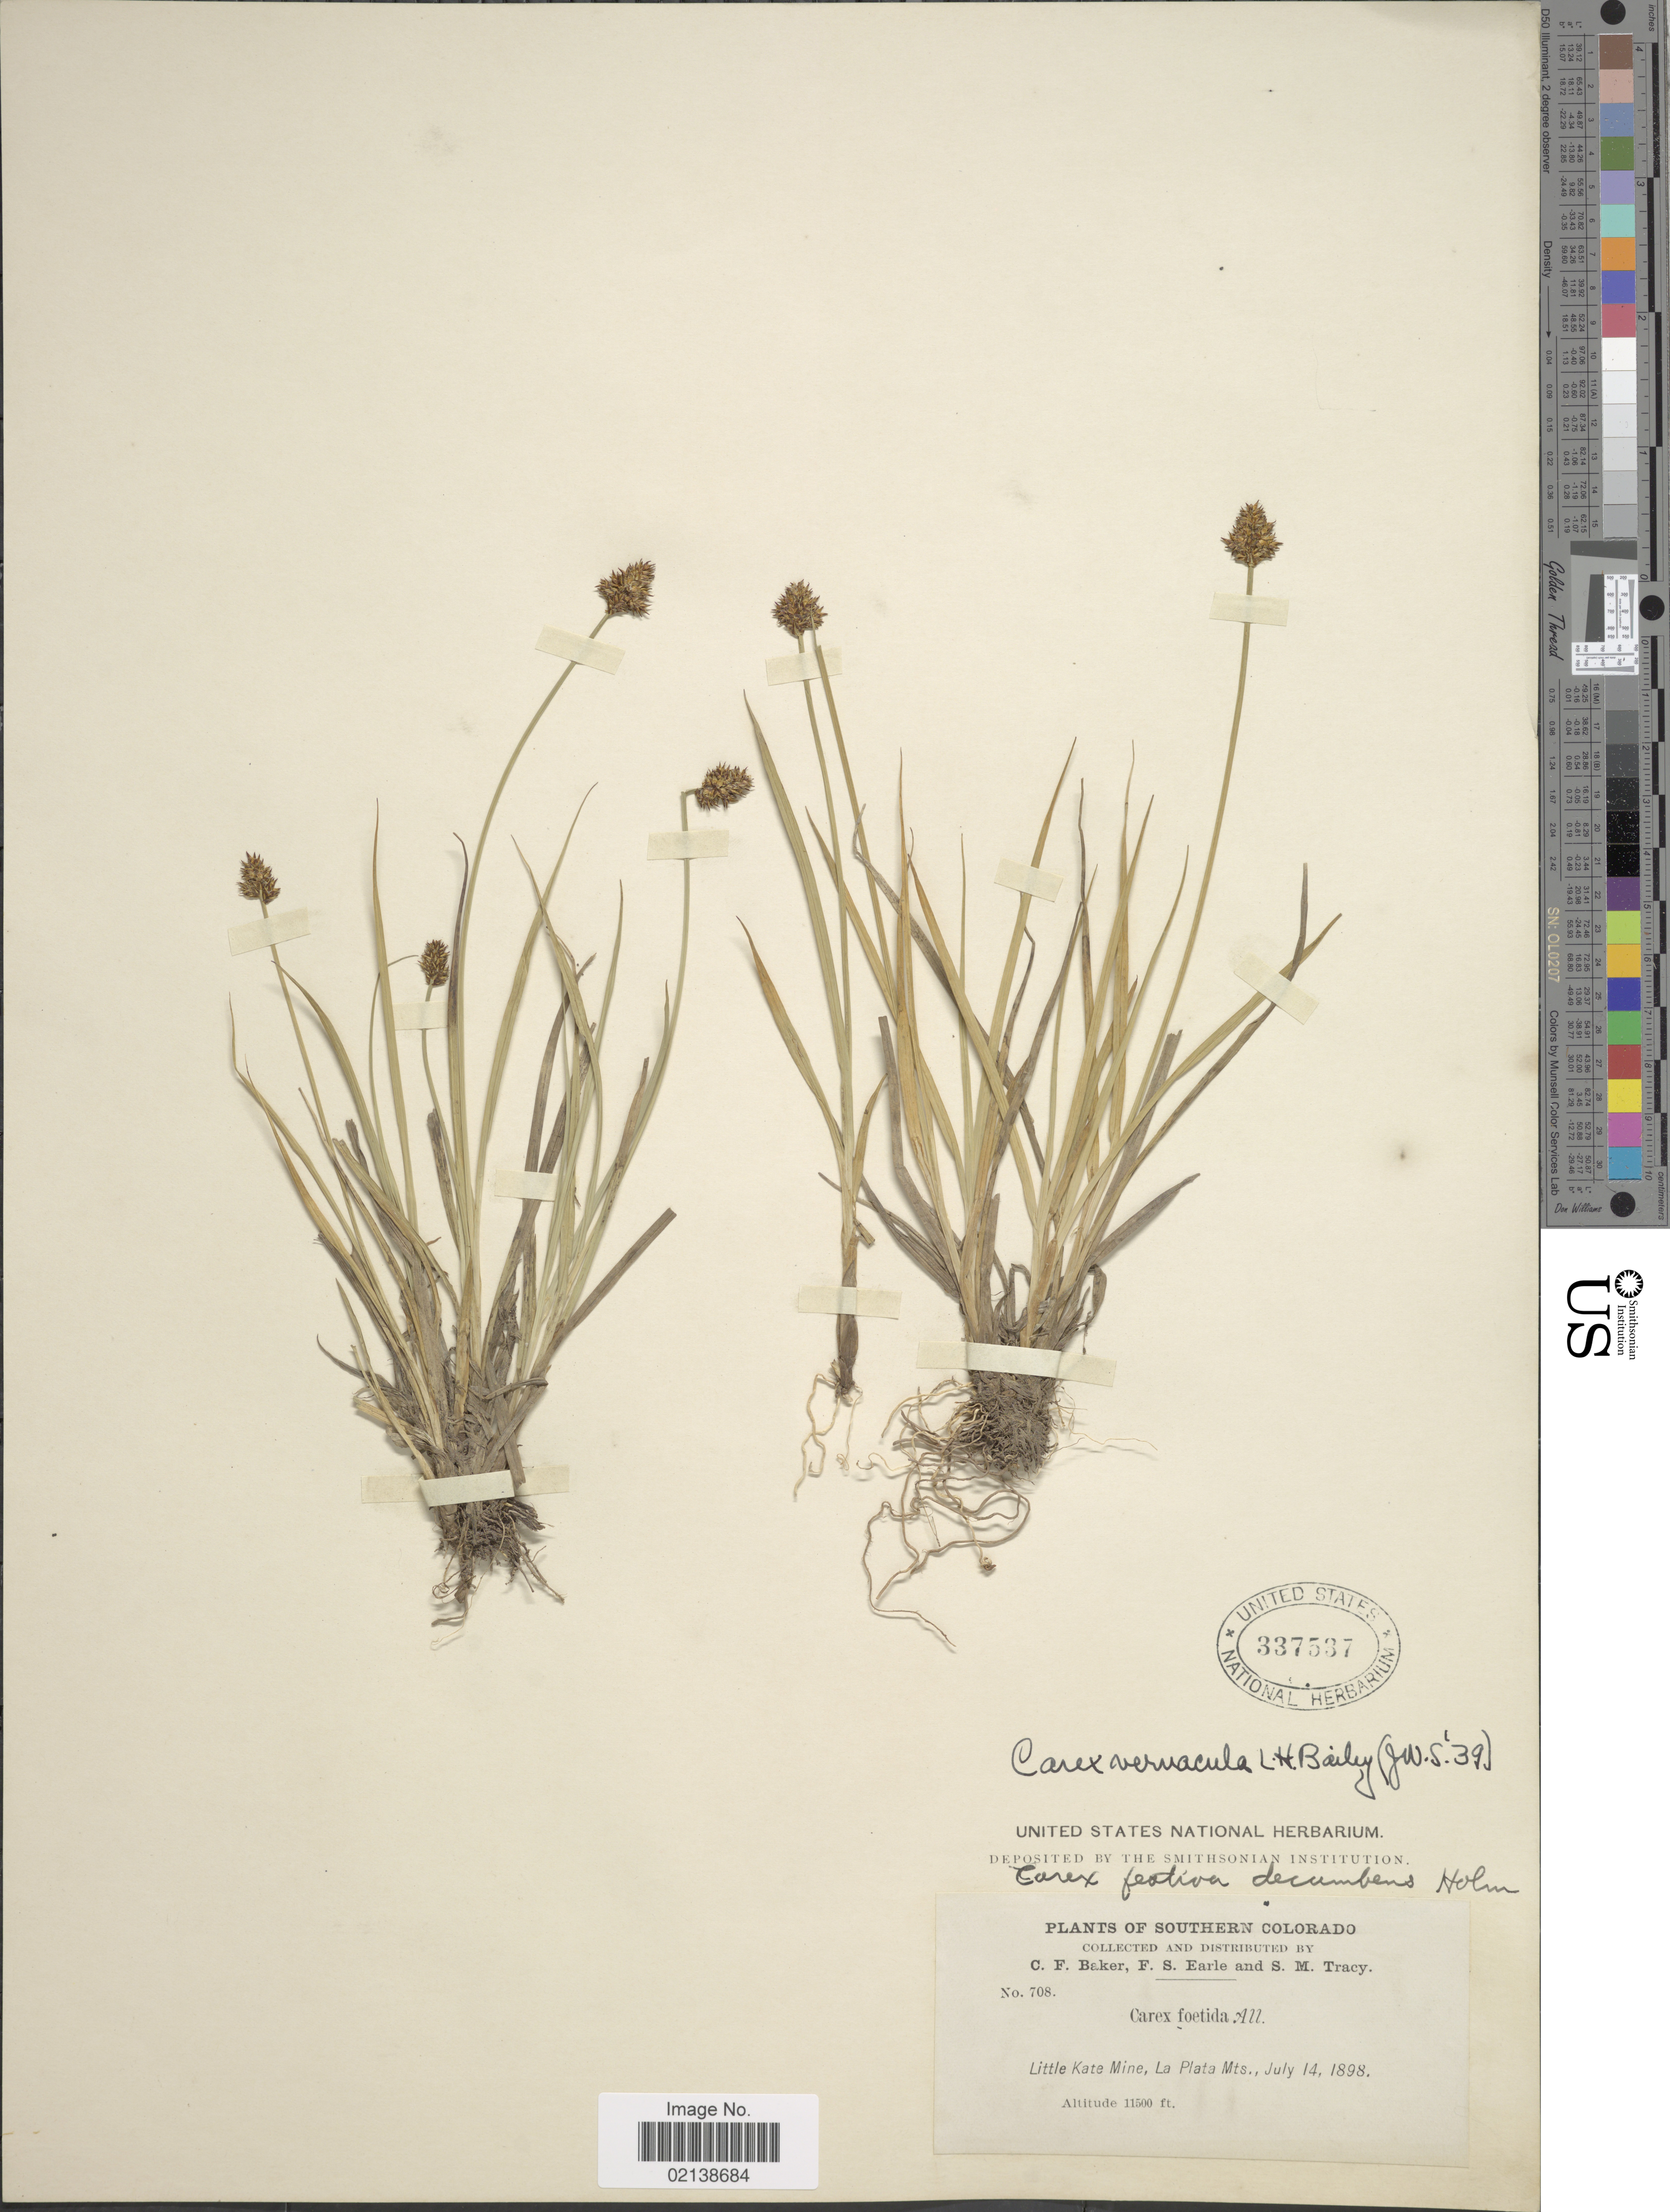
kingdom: Plantae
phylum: Tracheophyta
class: Liliopsida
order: Poales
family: Cyperaceae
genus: Carex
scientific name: Carex vernacula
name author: L.H. Bailey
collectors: C. F. Baker, F. S. Earle & S. M. Tracy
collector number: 708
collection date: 1898-07-14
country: United States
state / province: Colorado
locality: Southern Colorado, Little Kate Mine, La Plata Mts.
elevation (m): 3505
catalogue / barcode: US 337537